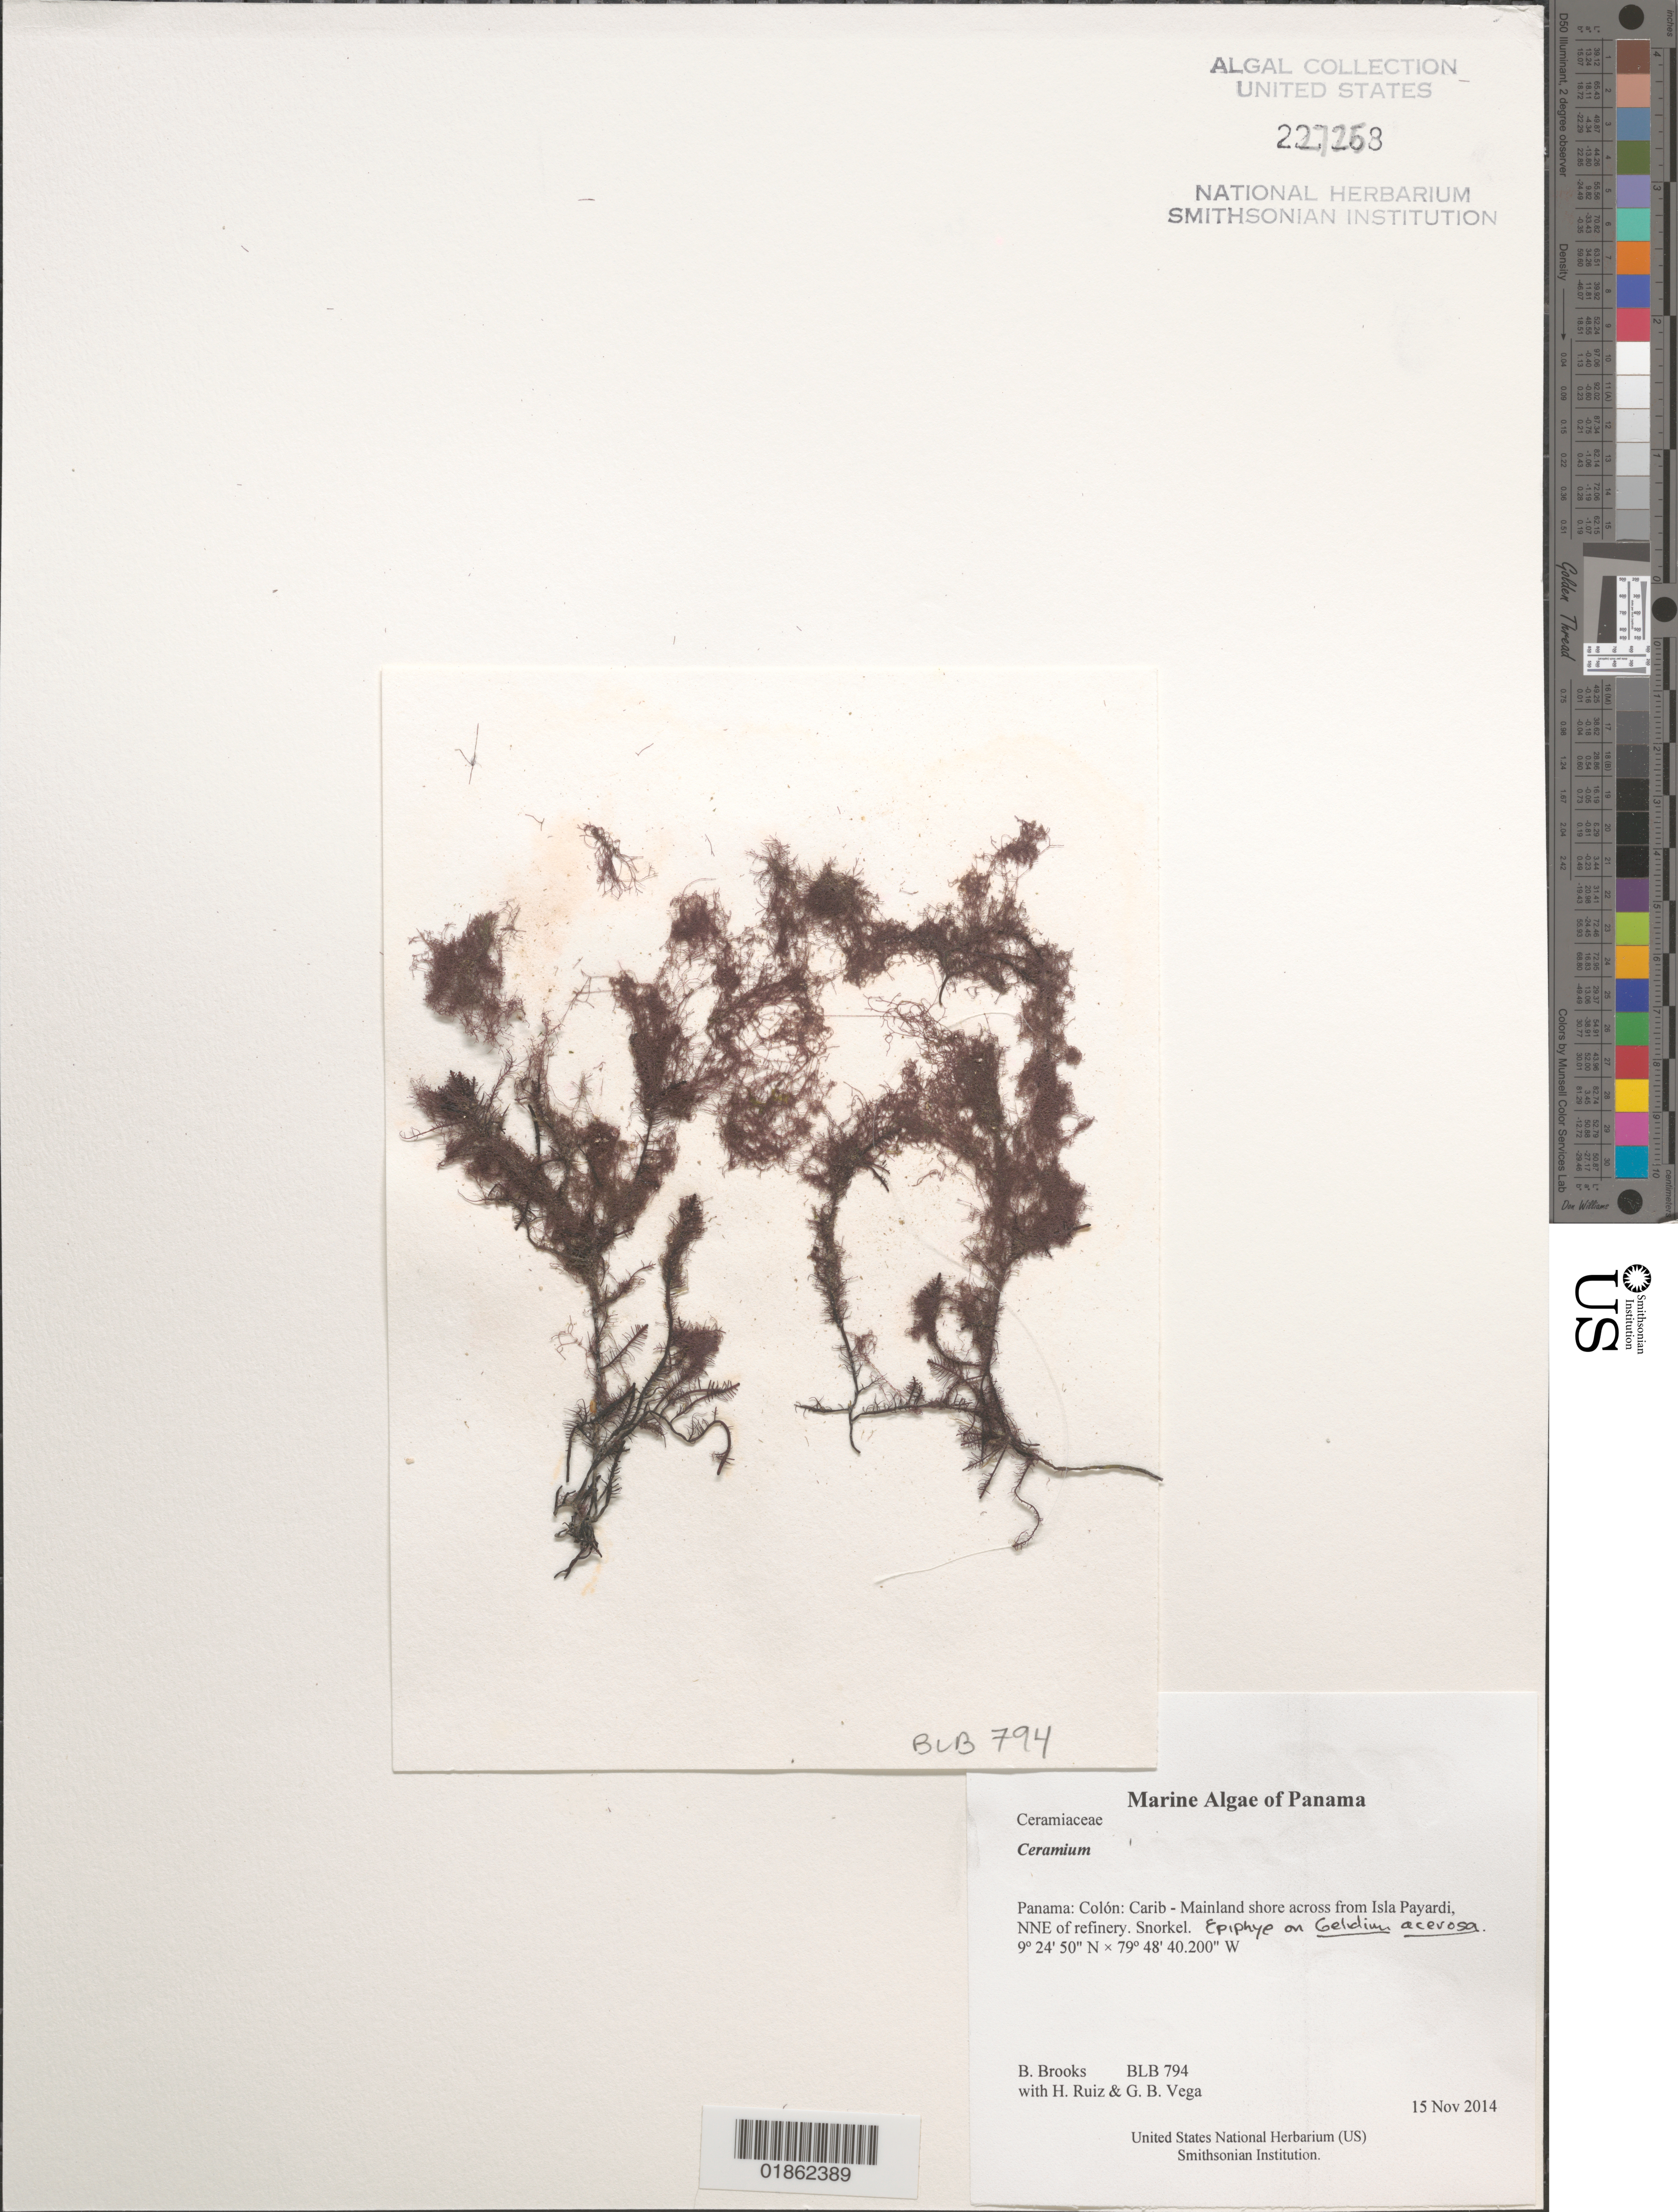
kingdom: Plantae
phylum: Rhodophyta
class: Florideophyceae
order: Ceramiales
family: Ceramiaceae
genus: Ceramium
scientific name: Ceramium sp.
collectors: B. Brooks, H. Ruiz & G. B. Vega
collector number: BLB 794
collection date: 2014-11-15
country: Panama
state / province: Colón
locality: Carib - Mainland shore across from Isla Payardi, NNE of refinery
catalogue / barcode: US 227258